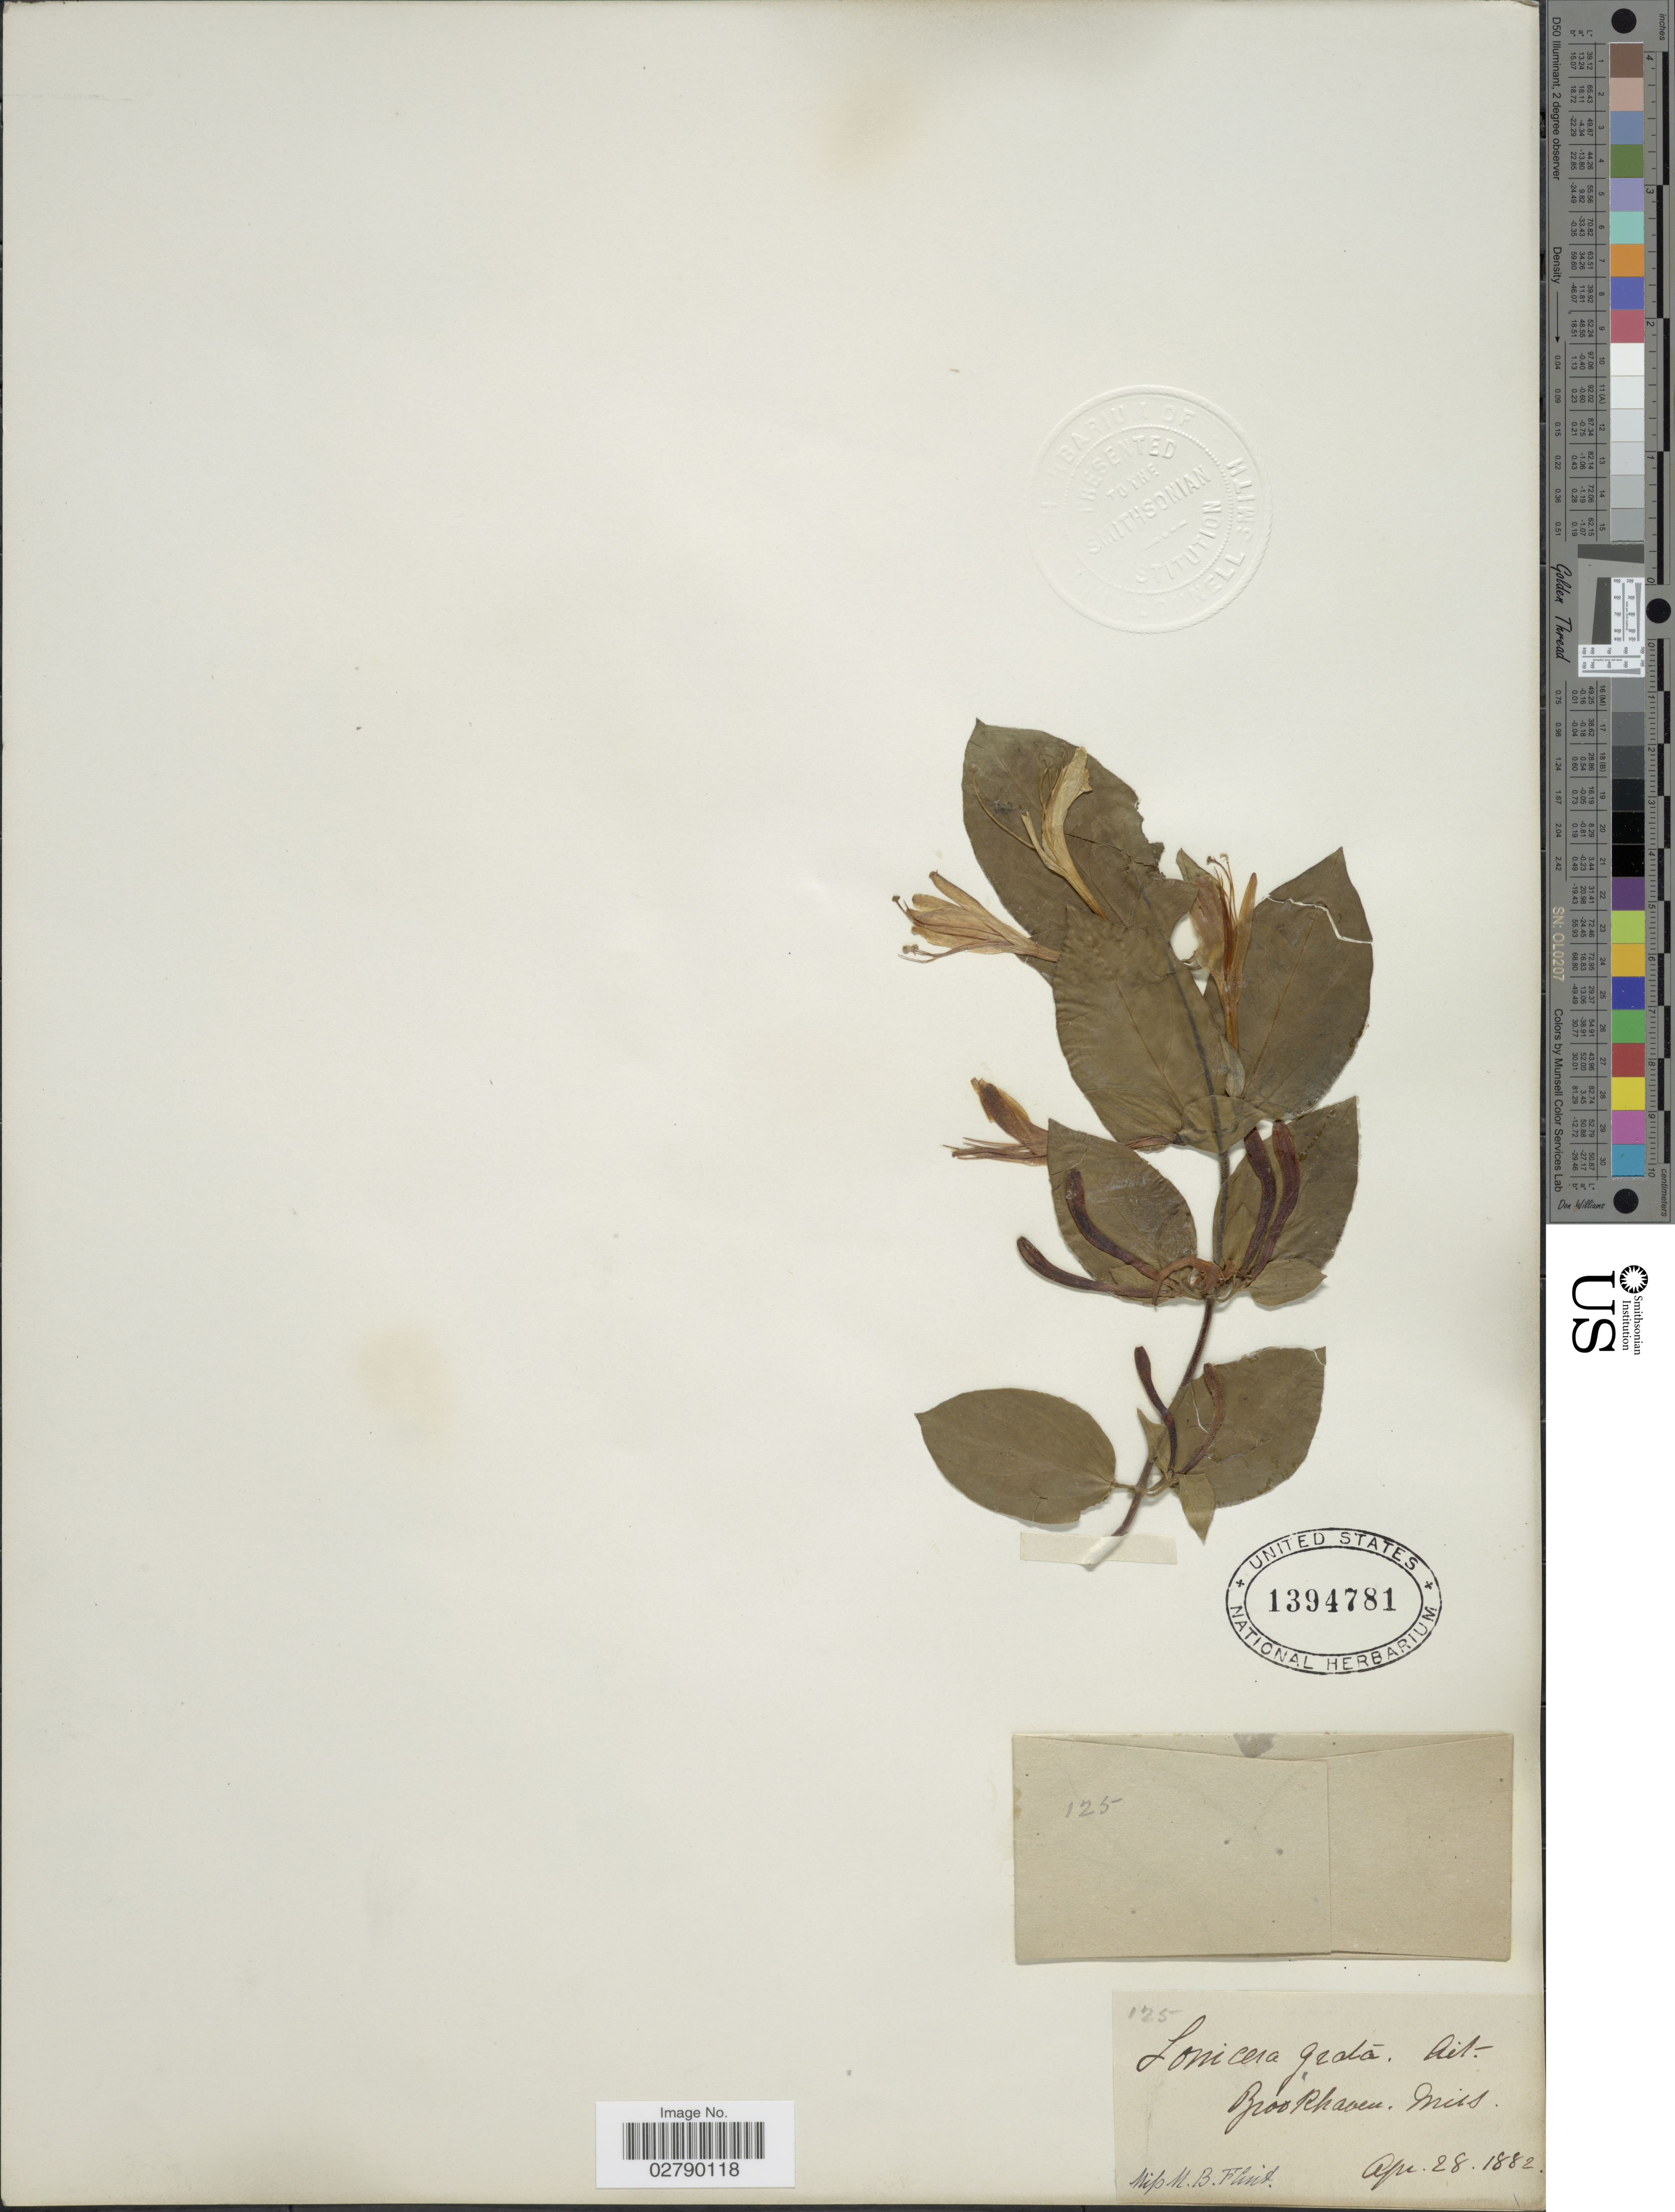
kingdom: Plantae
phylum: Tracheophyta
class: Magnoliopsida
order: Dipsacales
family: Caprifoliaceae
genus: Lonicera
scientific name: Lonicera sp.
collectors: M. Flint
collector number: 125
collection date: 1882-04-28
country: United States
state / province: Mississippi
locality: Brookhaven.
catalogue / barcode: US 1394781